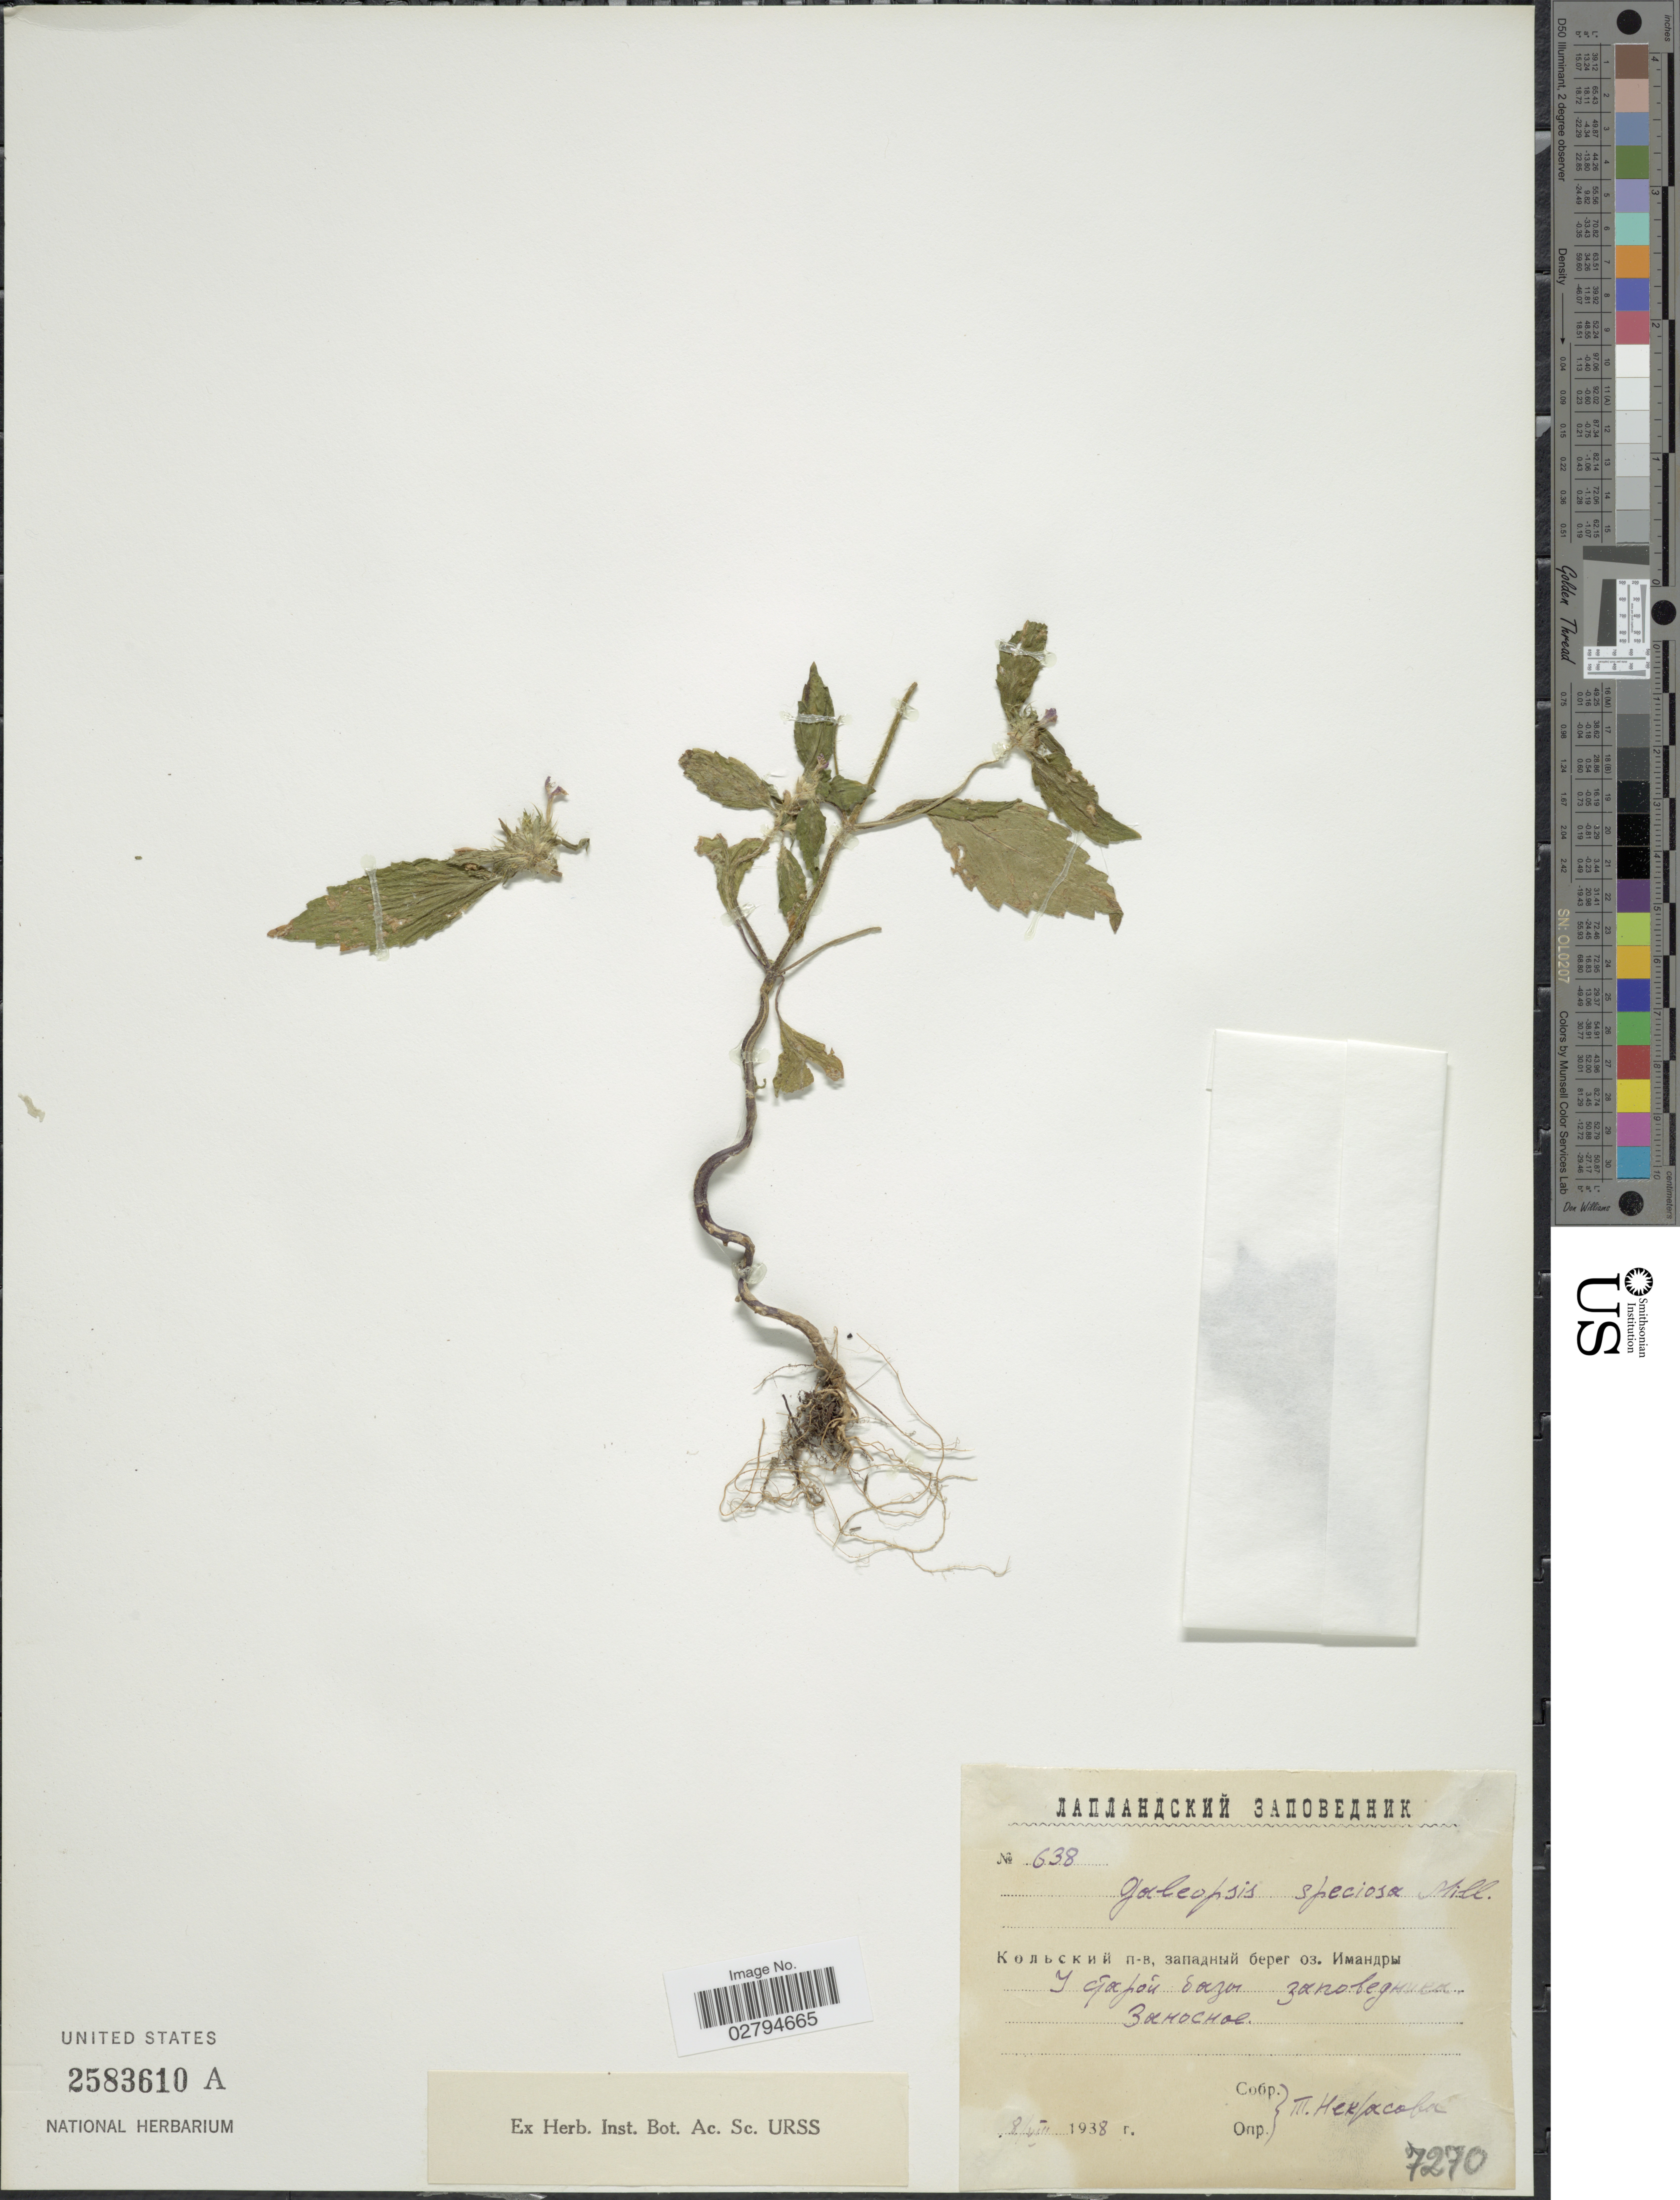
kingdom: Plantae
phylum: Tracheophyta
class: Magnoliopsida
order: Lamiales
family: Lamiaceae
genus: Galeopsis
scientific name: Galeopsis speciosa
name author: Mill.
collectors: T. Nekrasova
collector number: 638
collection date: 1938-08-08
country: Russian Federation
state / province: Murmansk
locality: Kola Peninsula, west shore of Imandra Lake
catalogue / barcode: US 2583610A